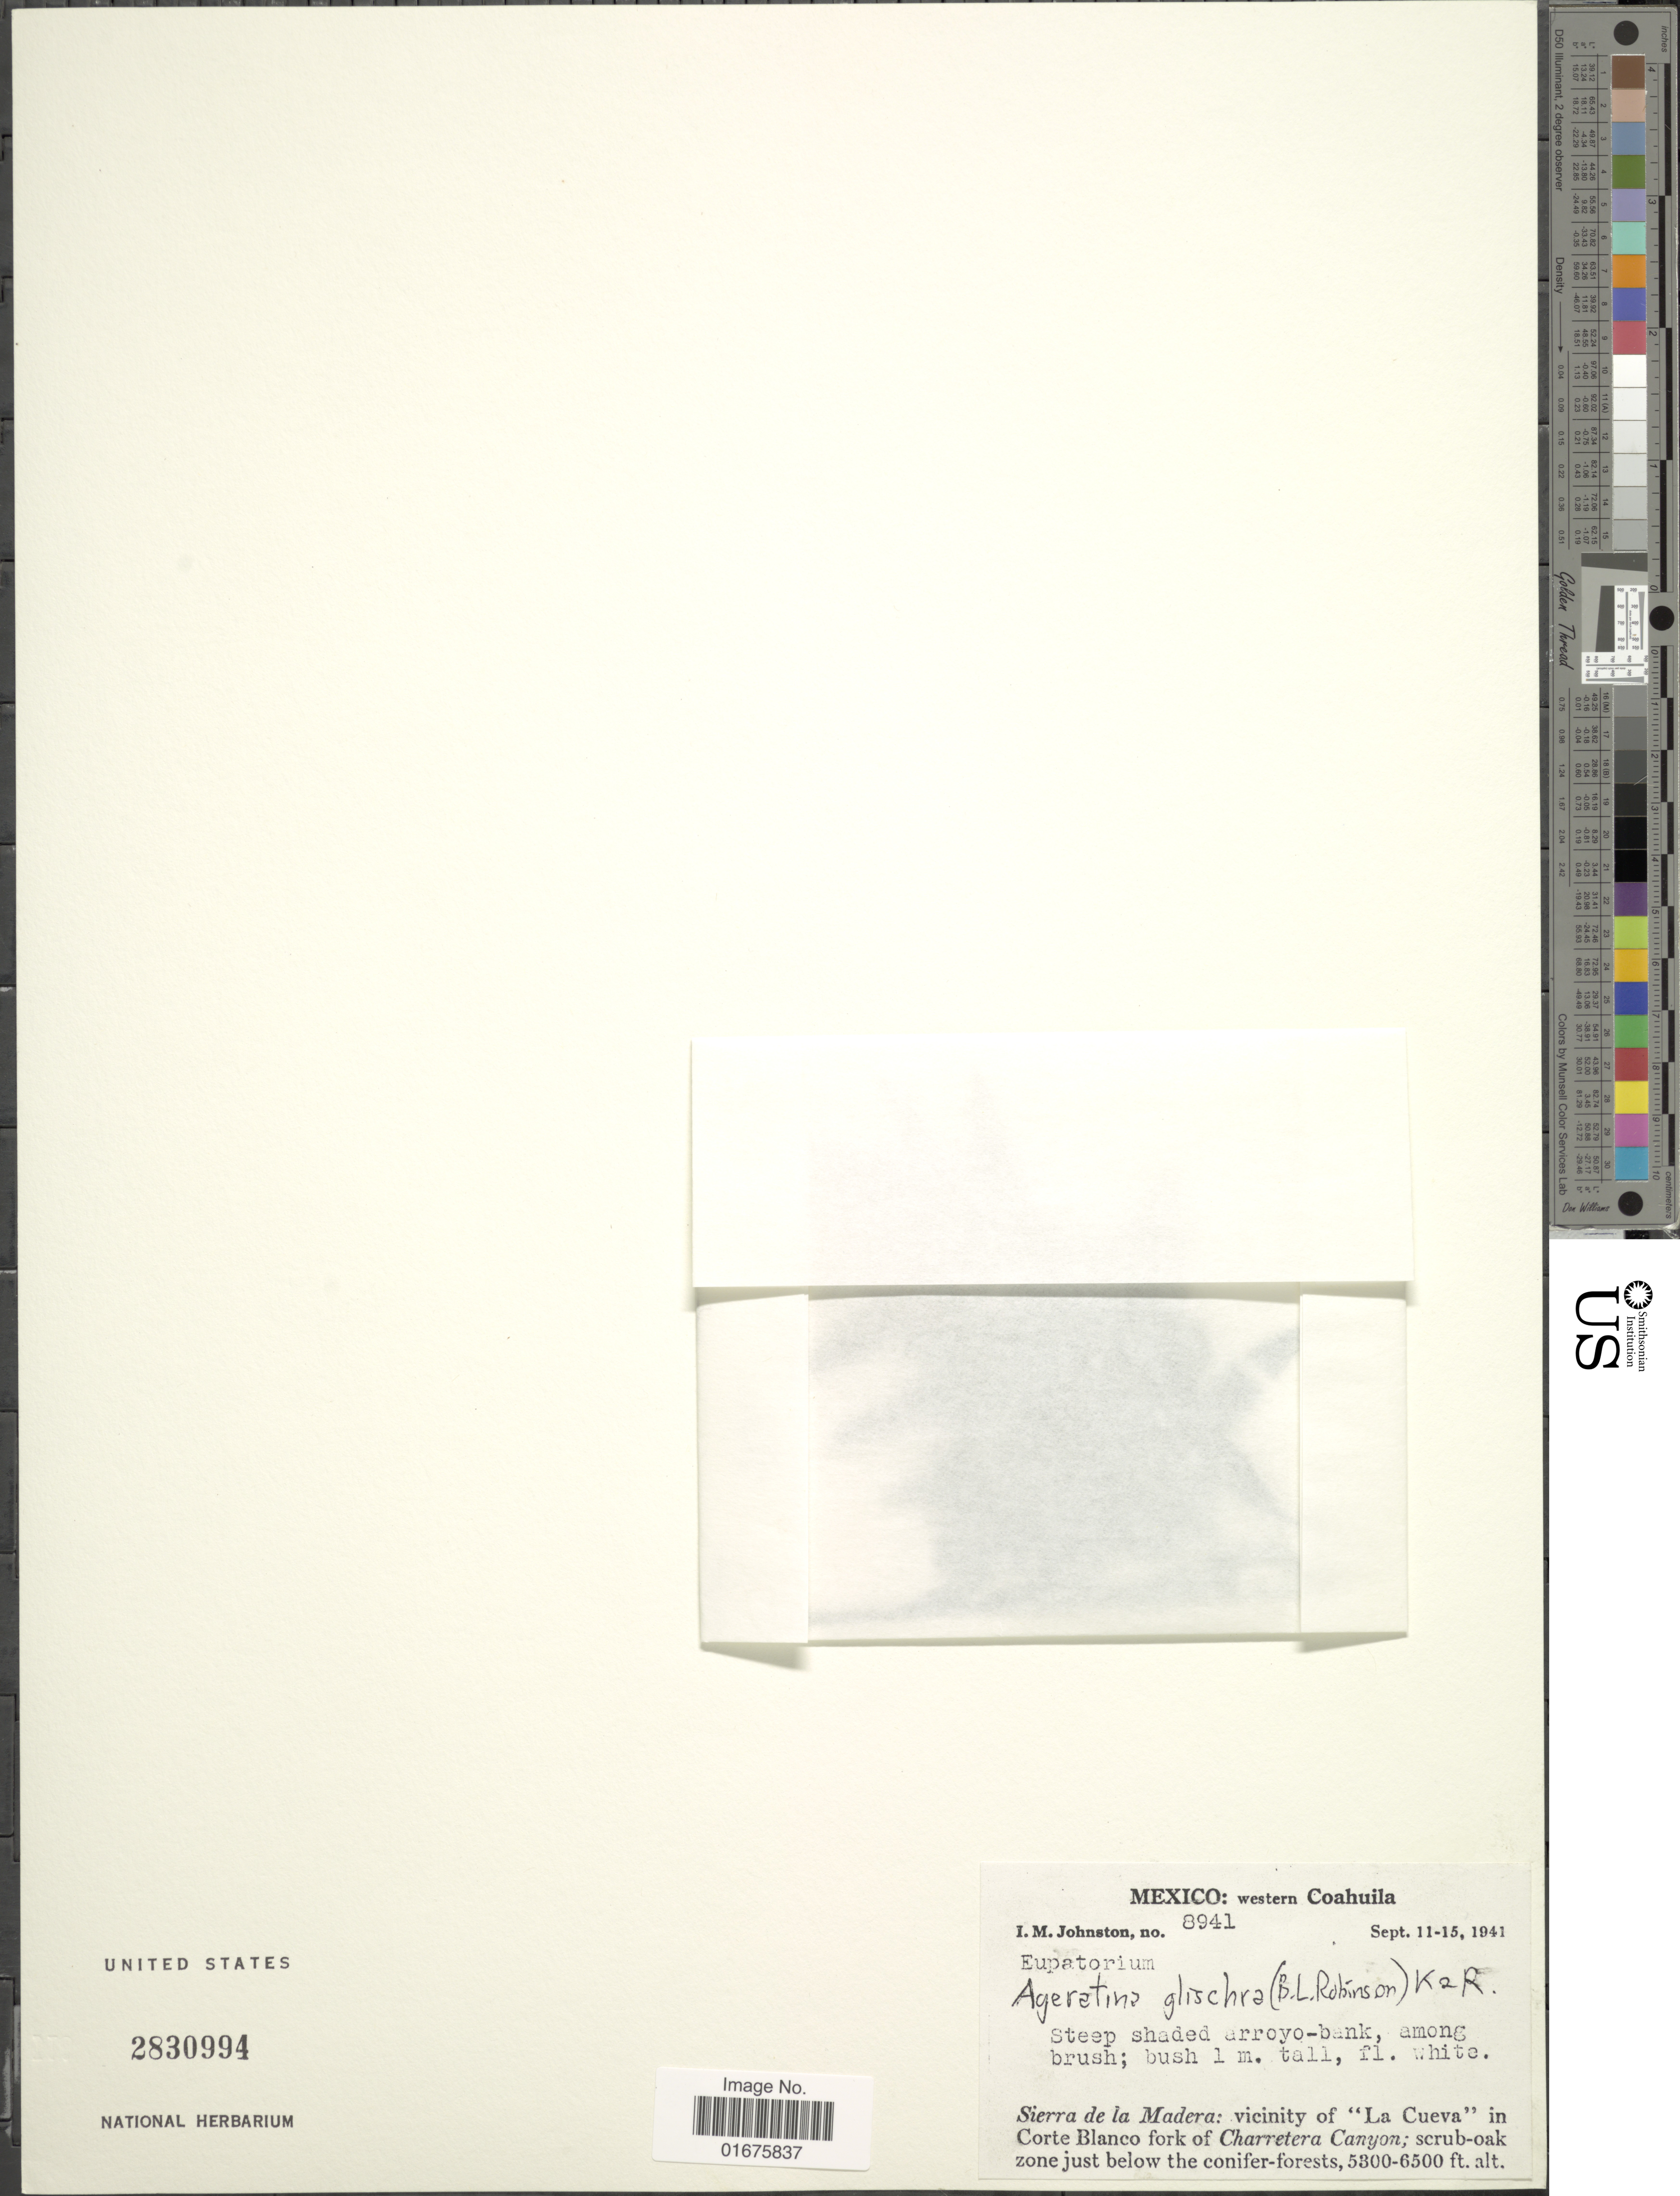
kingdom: Plantae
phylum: Tracheophyta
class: Magnoliopsida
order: Asterales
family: Asteraceae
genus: Ageratina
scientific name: Ageratina glischra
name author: (B.L. Rob.) R.M. King & H. Rob.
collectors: I.M. Johnston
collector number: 8941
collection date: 1941-09-11/1941-09-15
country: Mexico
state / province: Coahuila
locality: Western Coahuila, steep shaded arroyo-bank, among brush, Sierra de la Madera: vicinity of "La cueva" in Corte Blanco fork of Charretera Canyon; scrub-oak zone just below the conifer-forests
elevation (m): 1615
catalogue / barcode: US 2830994